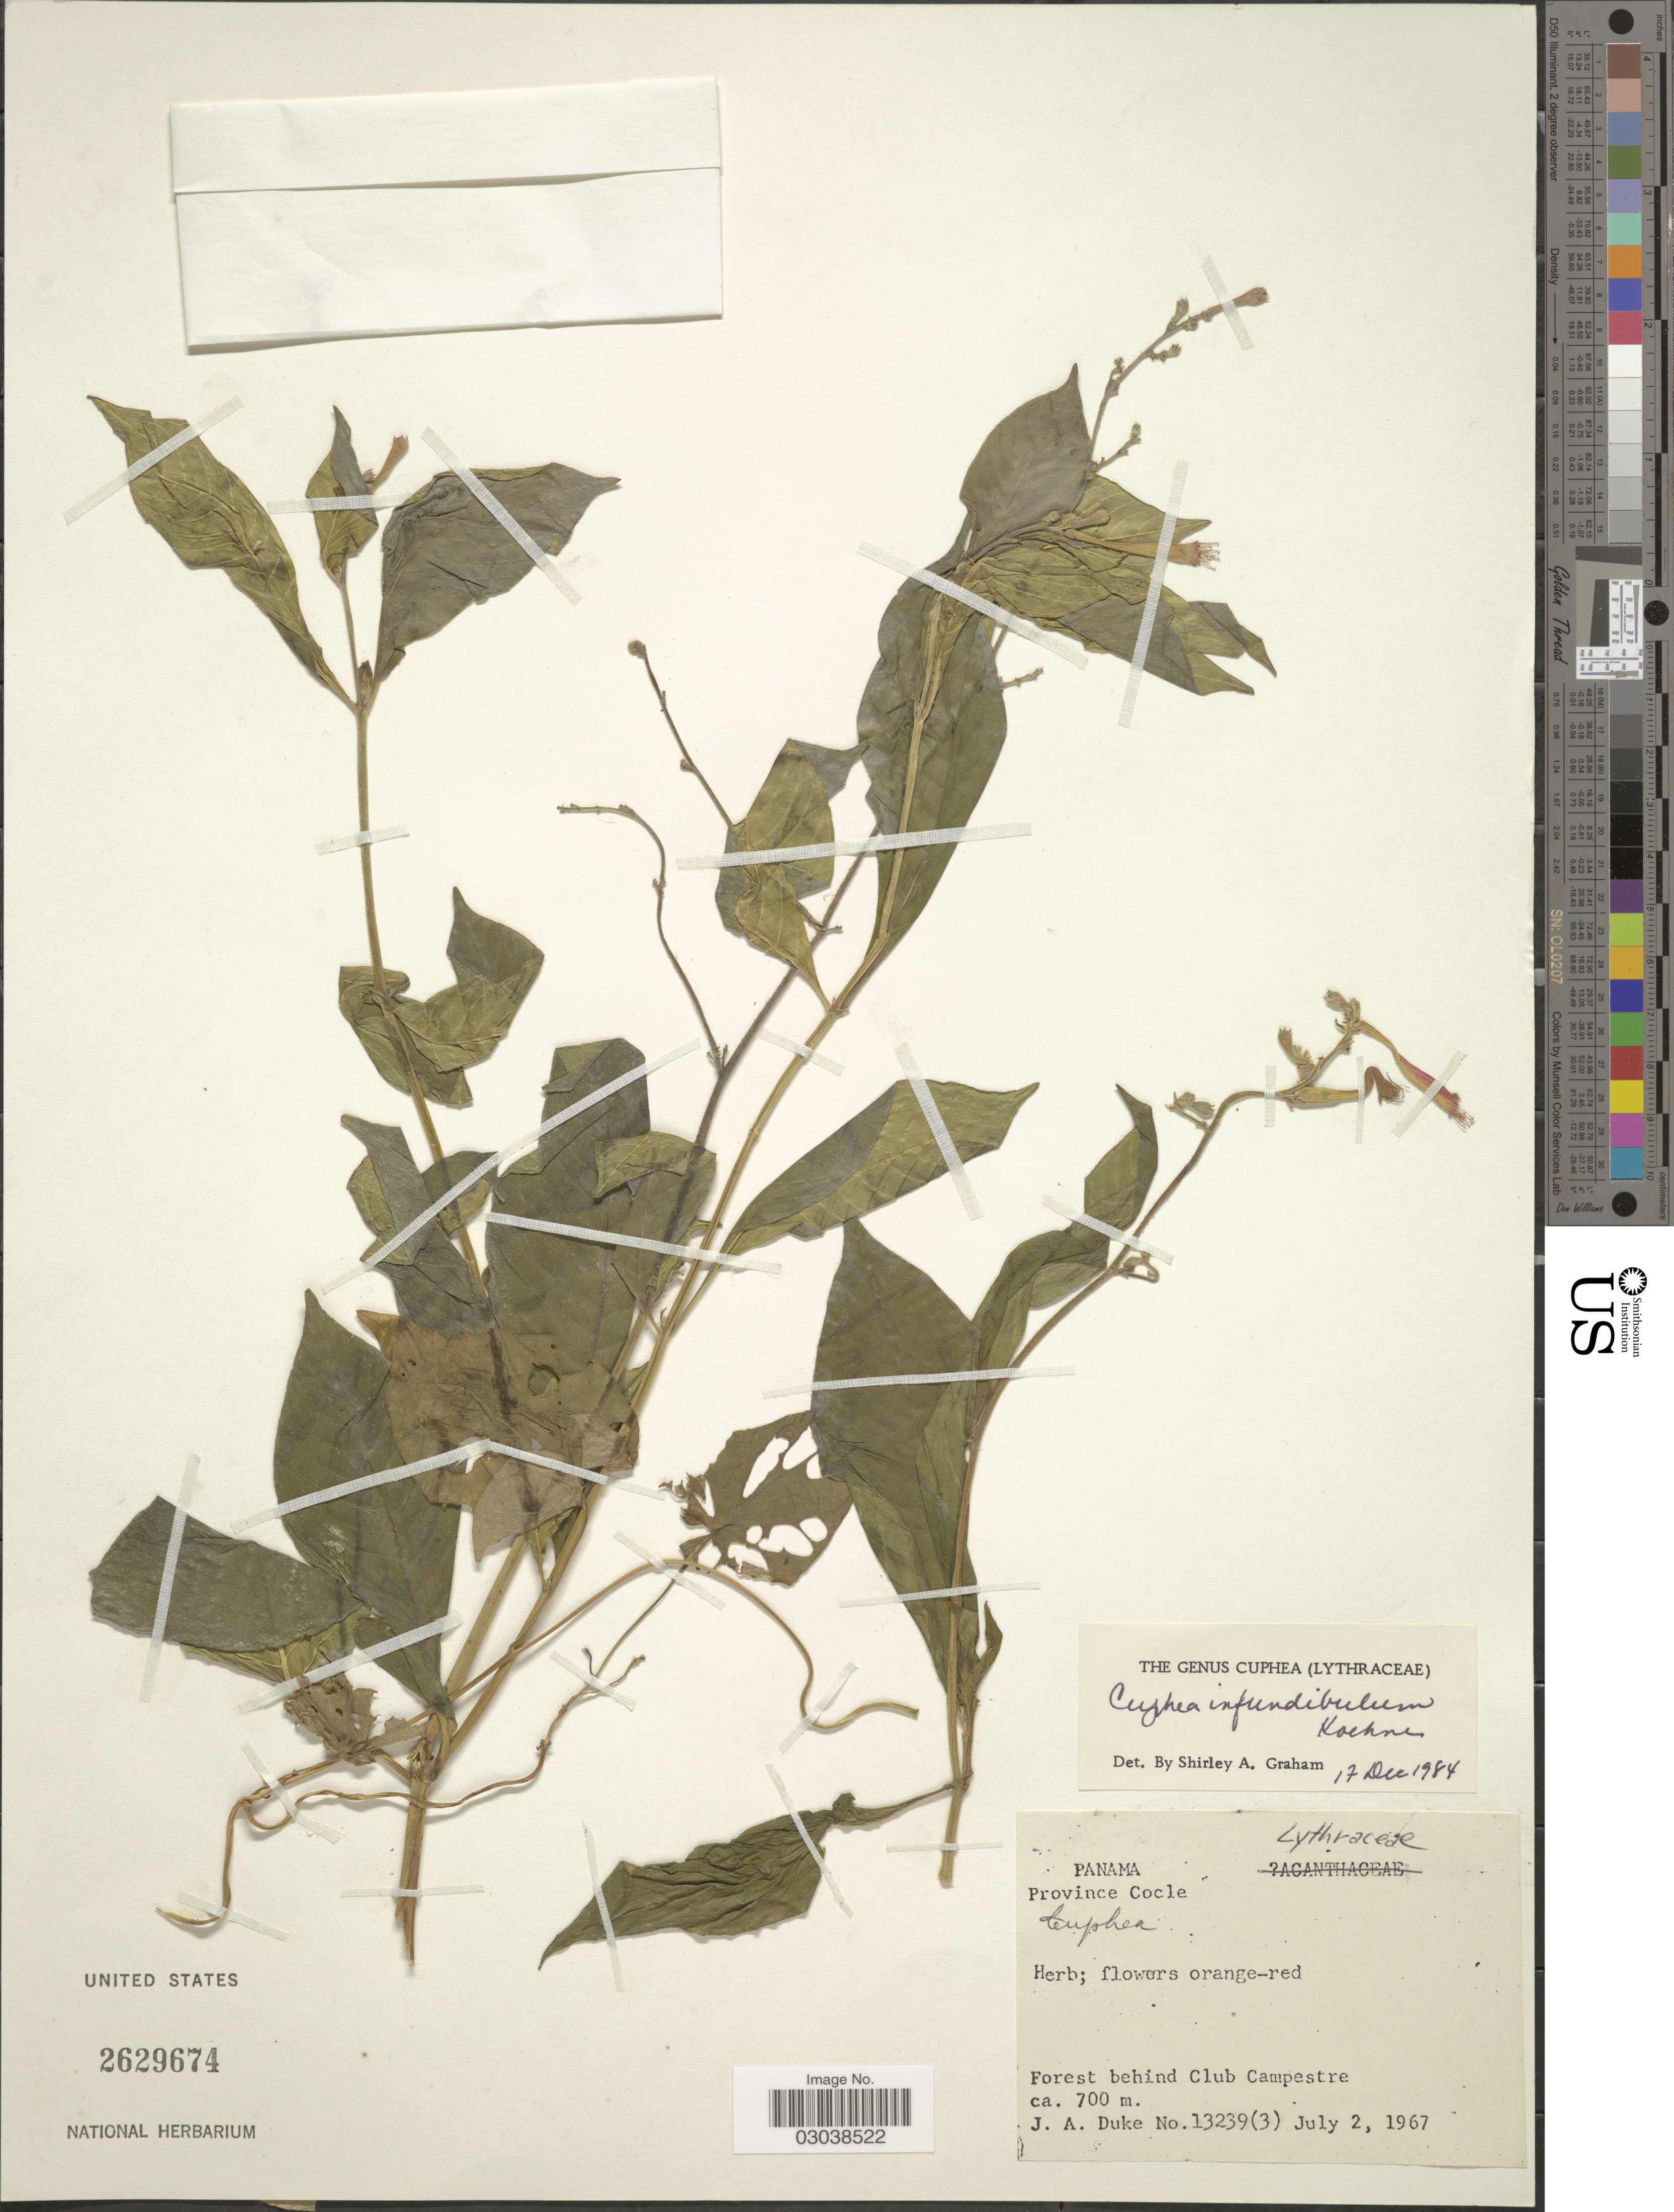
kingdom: Plantae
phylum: Tracheophyta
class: Magnoliopsida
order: Myrtales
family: Lythraceae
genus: Cuphea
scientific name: Cuphea infundibulum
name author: Koehne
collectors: J. A. Duke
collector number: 13239 (3)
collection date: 1967-07-02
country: Panama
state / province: Coclé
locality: Forest behind Club Campestre.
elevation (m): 700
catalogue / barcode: US 2629674